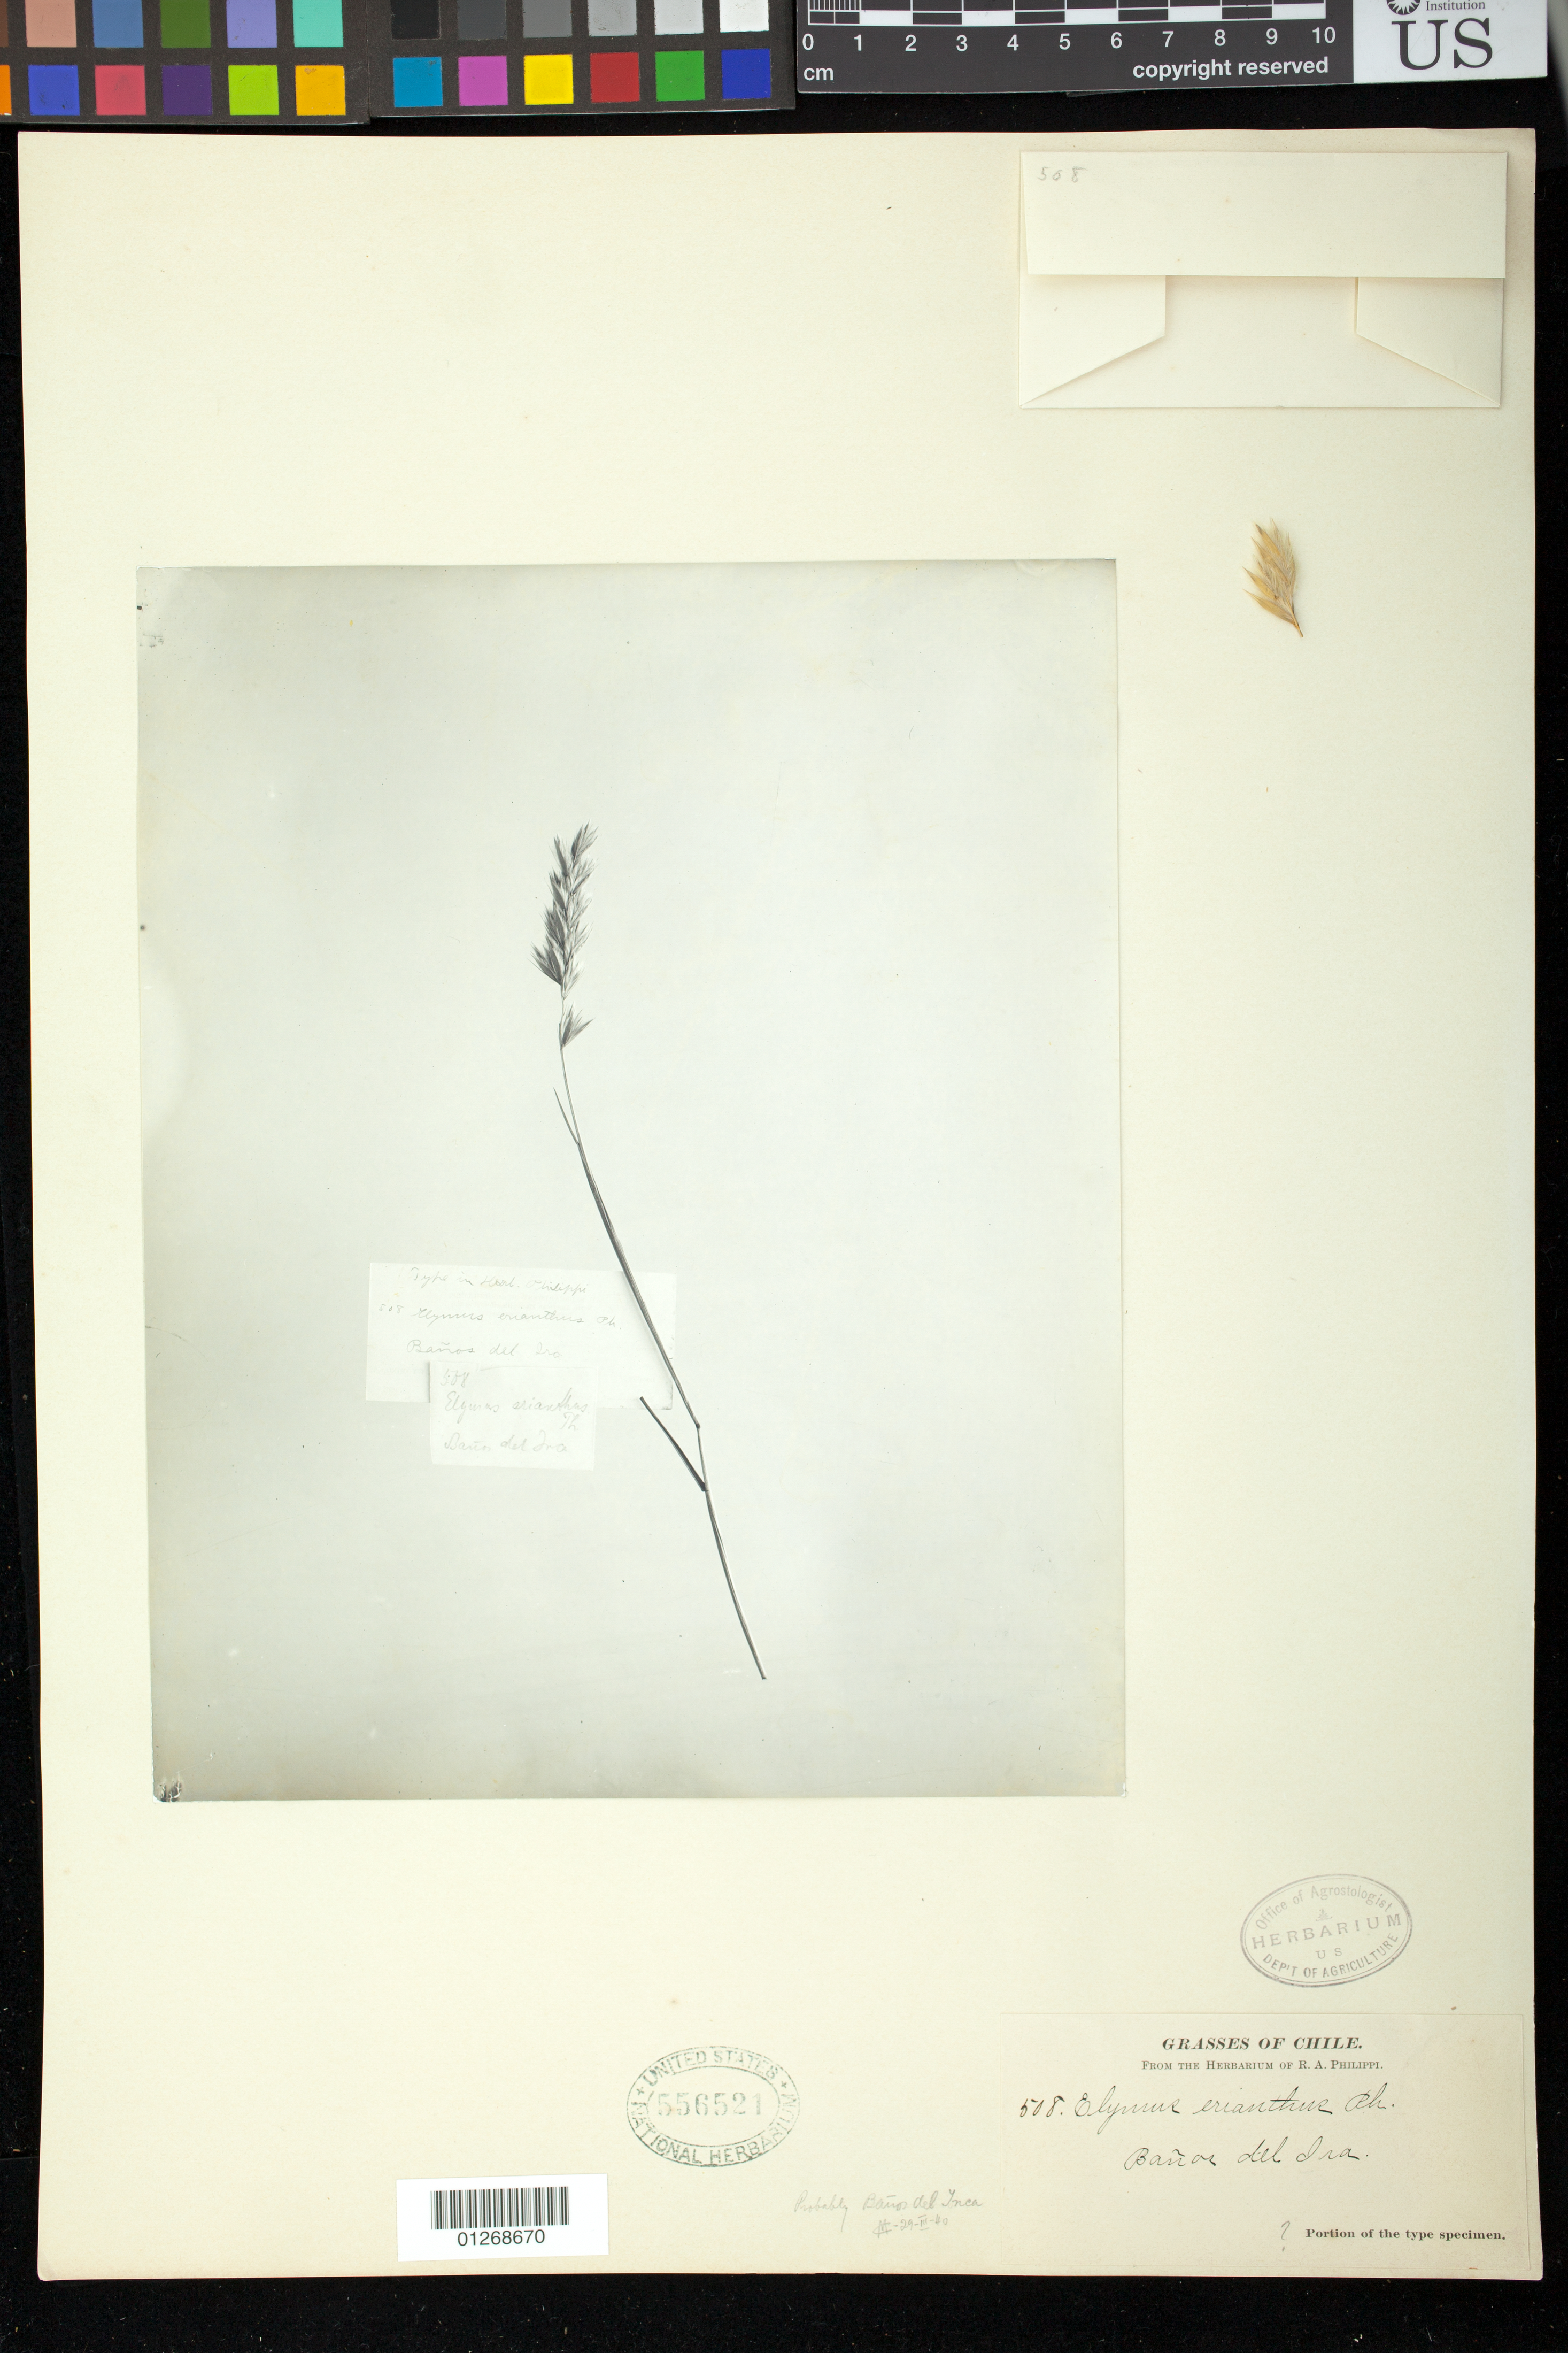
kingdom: Plantae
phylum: Tracheophyta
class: Liliopsida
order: Poales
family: Poaceae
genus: Elymus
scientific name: Elymus erianthus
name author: Phil.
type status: Type Collection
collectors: ex. herb. R.A. Philippi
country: Chile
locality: Baños del Inca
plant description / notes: Photograph and fragmentary material of type specimen ex herb. Philippi. Protologue, "Habitat in Andibus uspallatensis ad thermas Baños del Inca; invenit 1866 orn. Aug. Borchers"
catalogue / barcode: US 556521